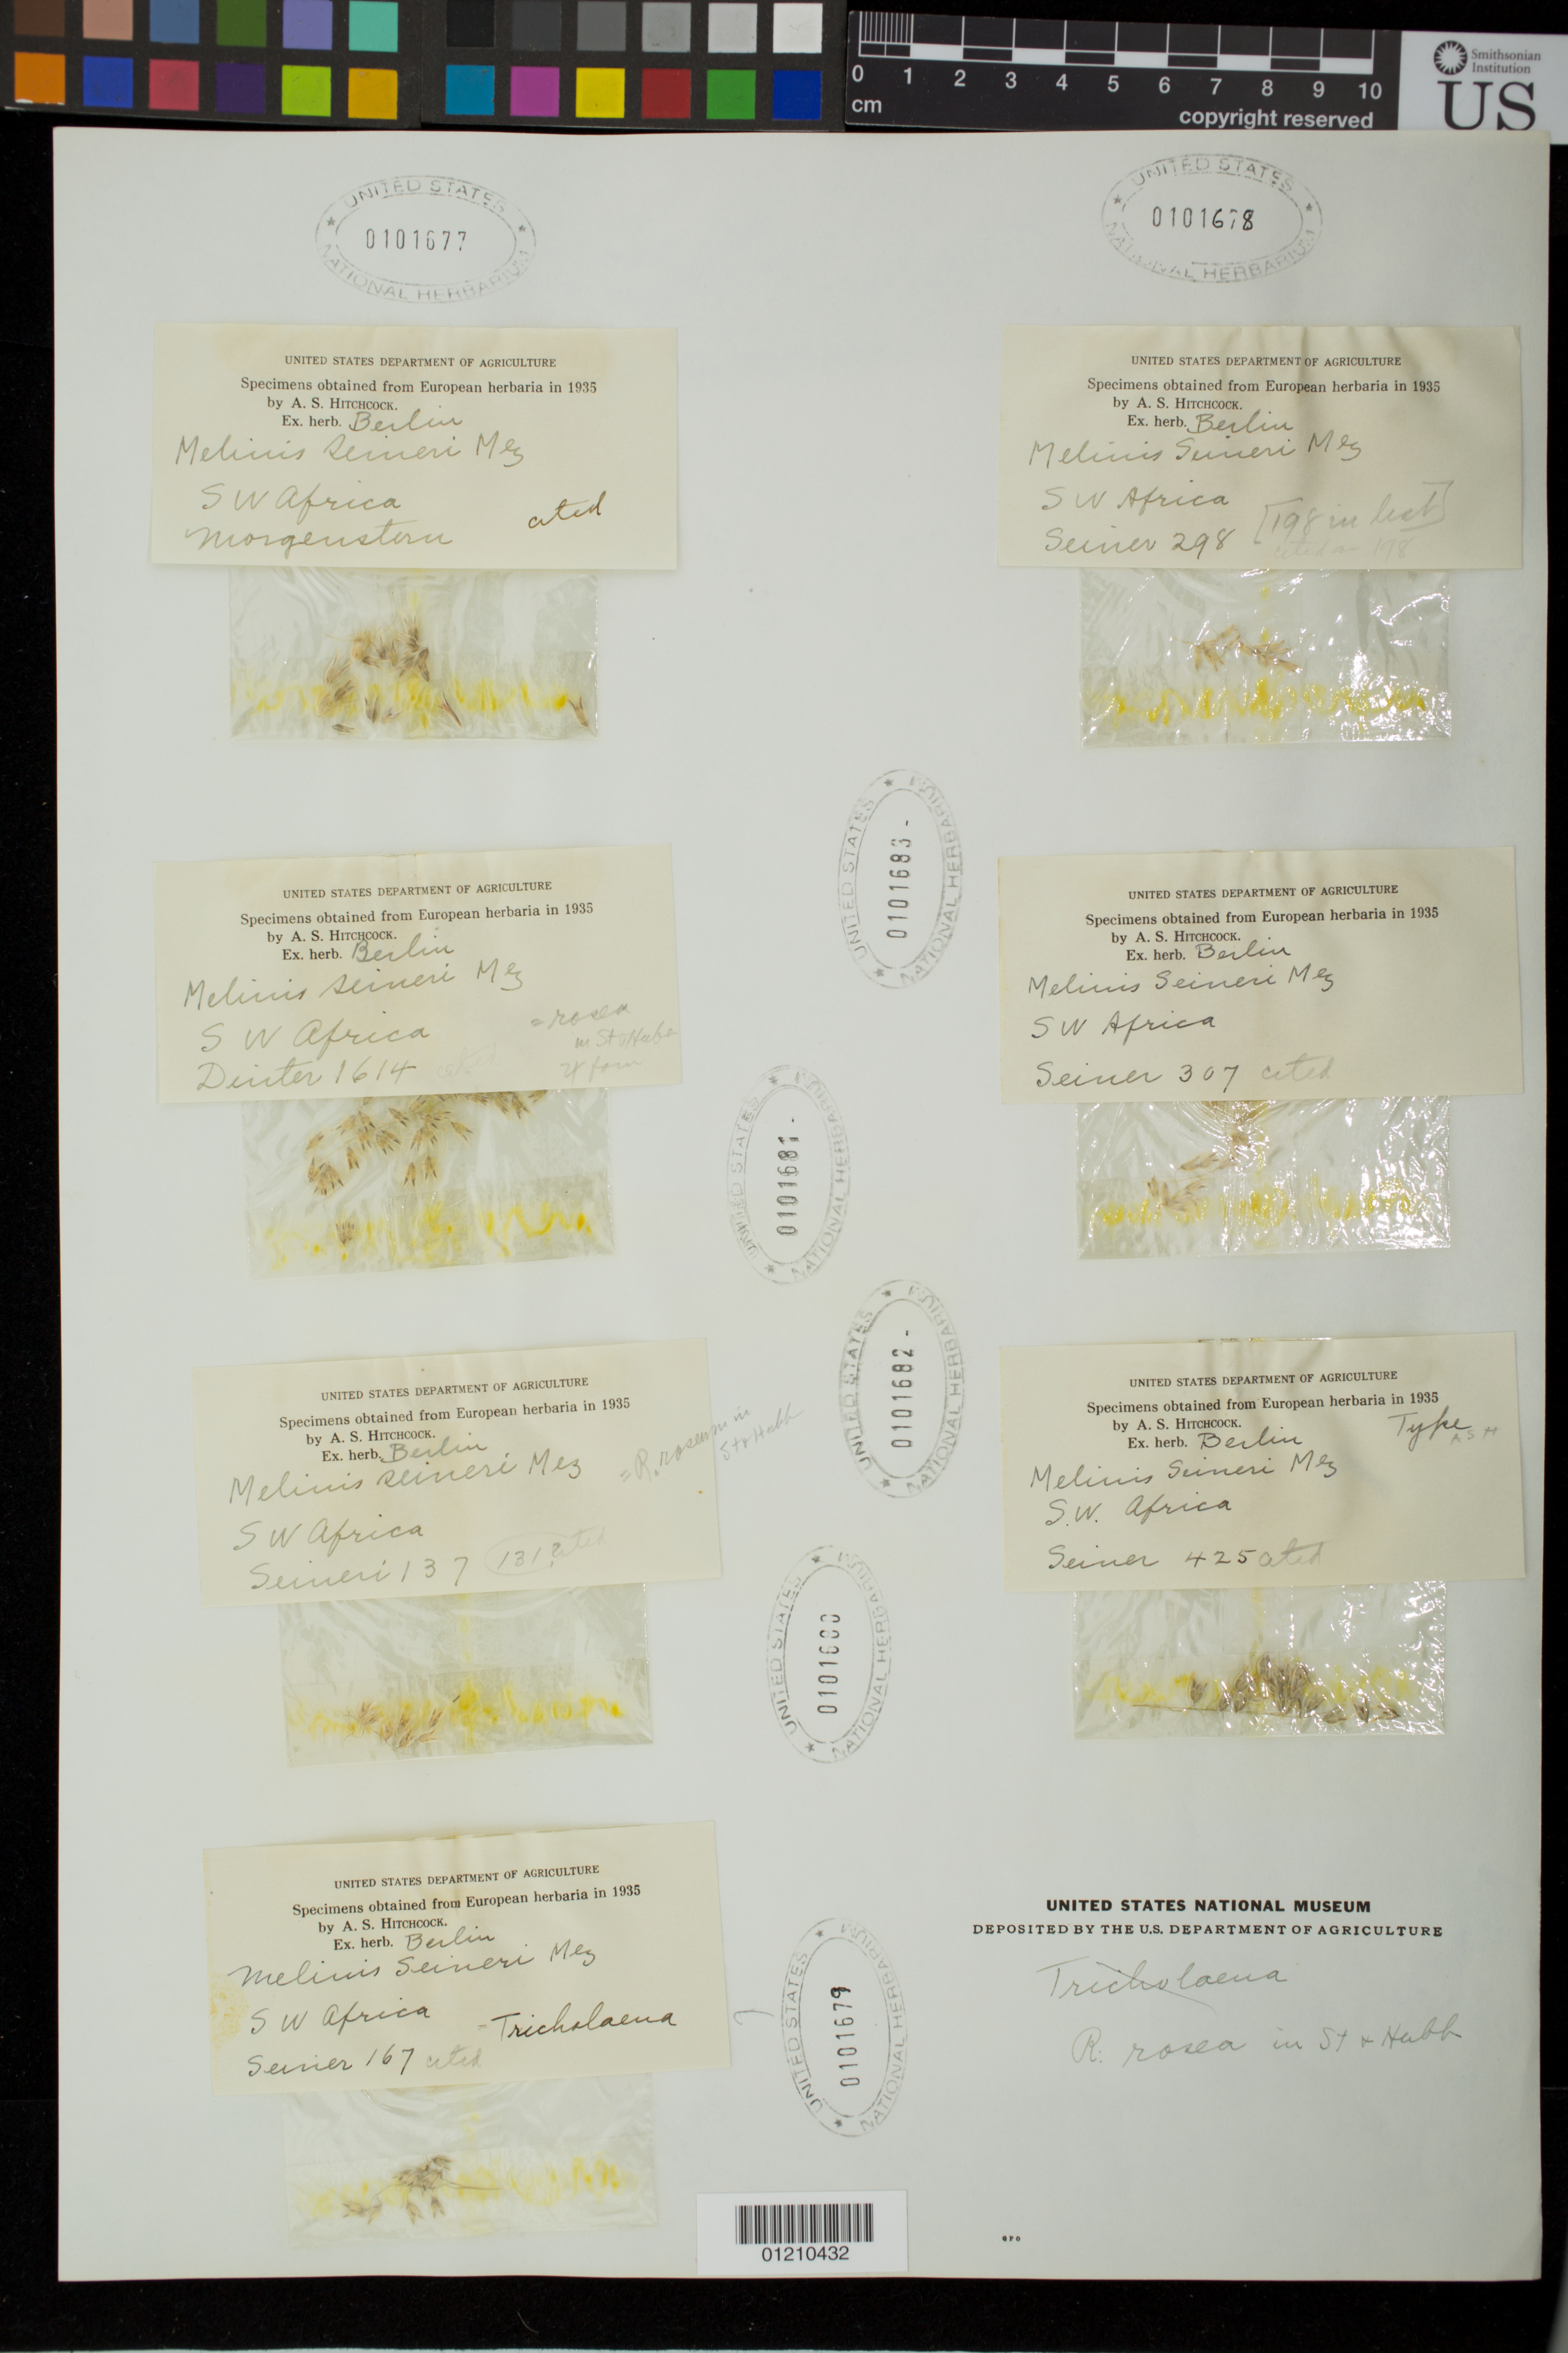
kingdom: Plantae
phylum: Tracheophyta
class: Liliopsida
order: Poales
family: Poaceae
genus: Melinis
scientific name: Melinis seineri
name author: Mez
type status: Syntype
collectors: F. Seiner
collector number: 167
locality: Southwest section.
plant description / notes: Fragmentary material of type specimen ex herb.Berlin.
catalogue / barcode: US 101679